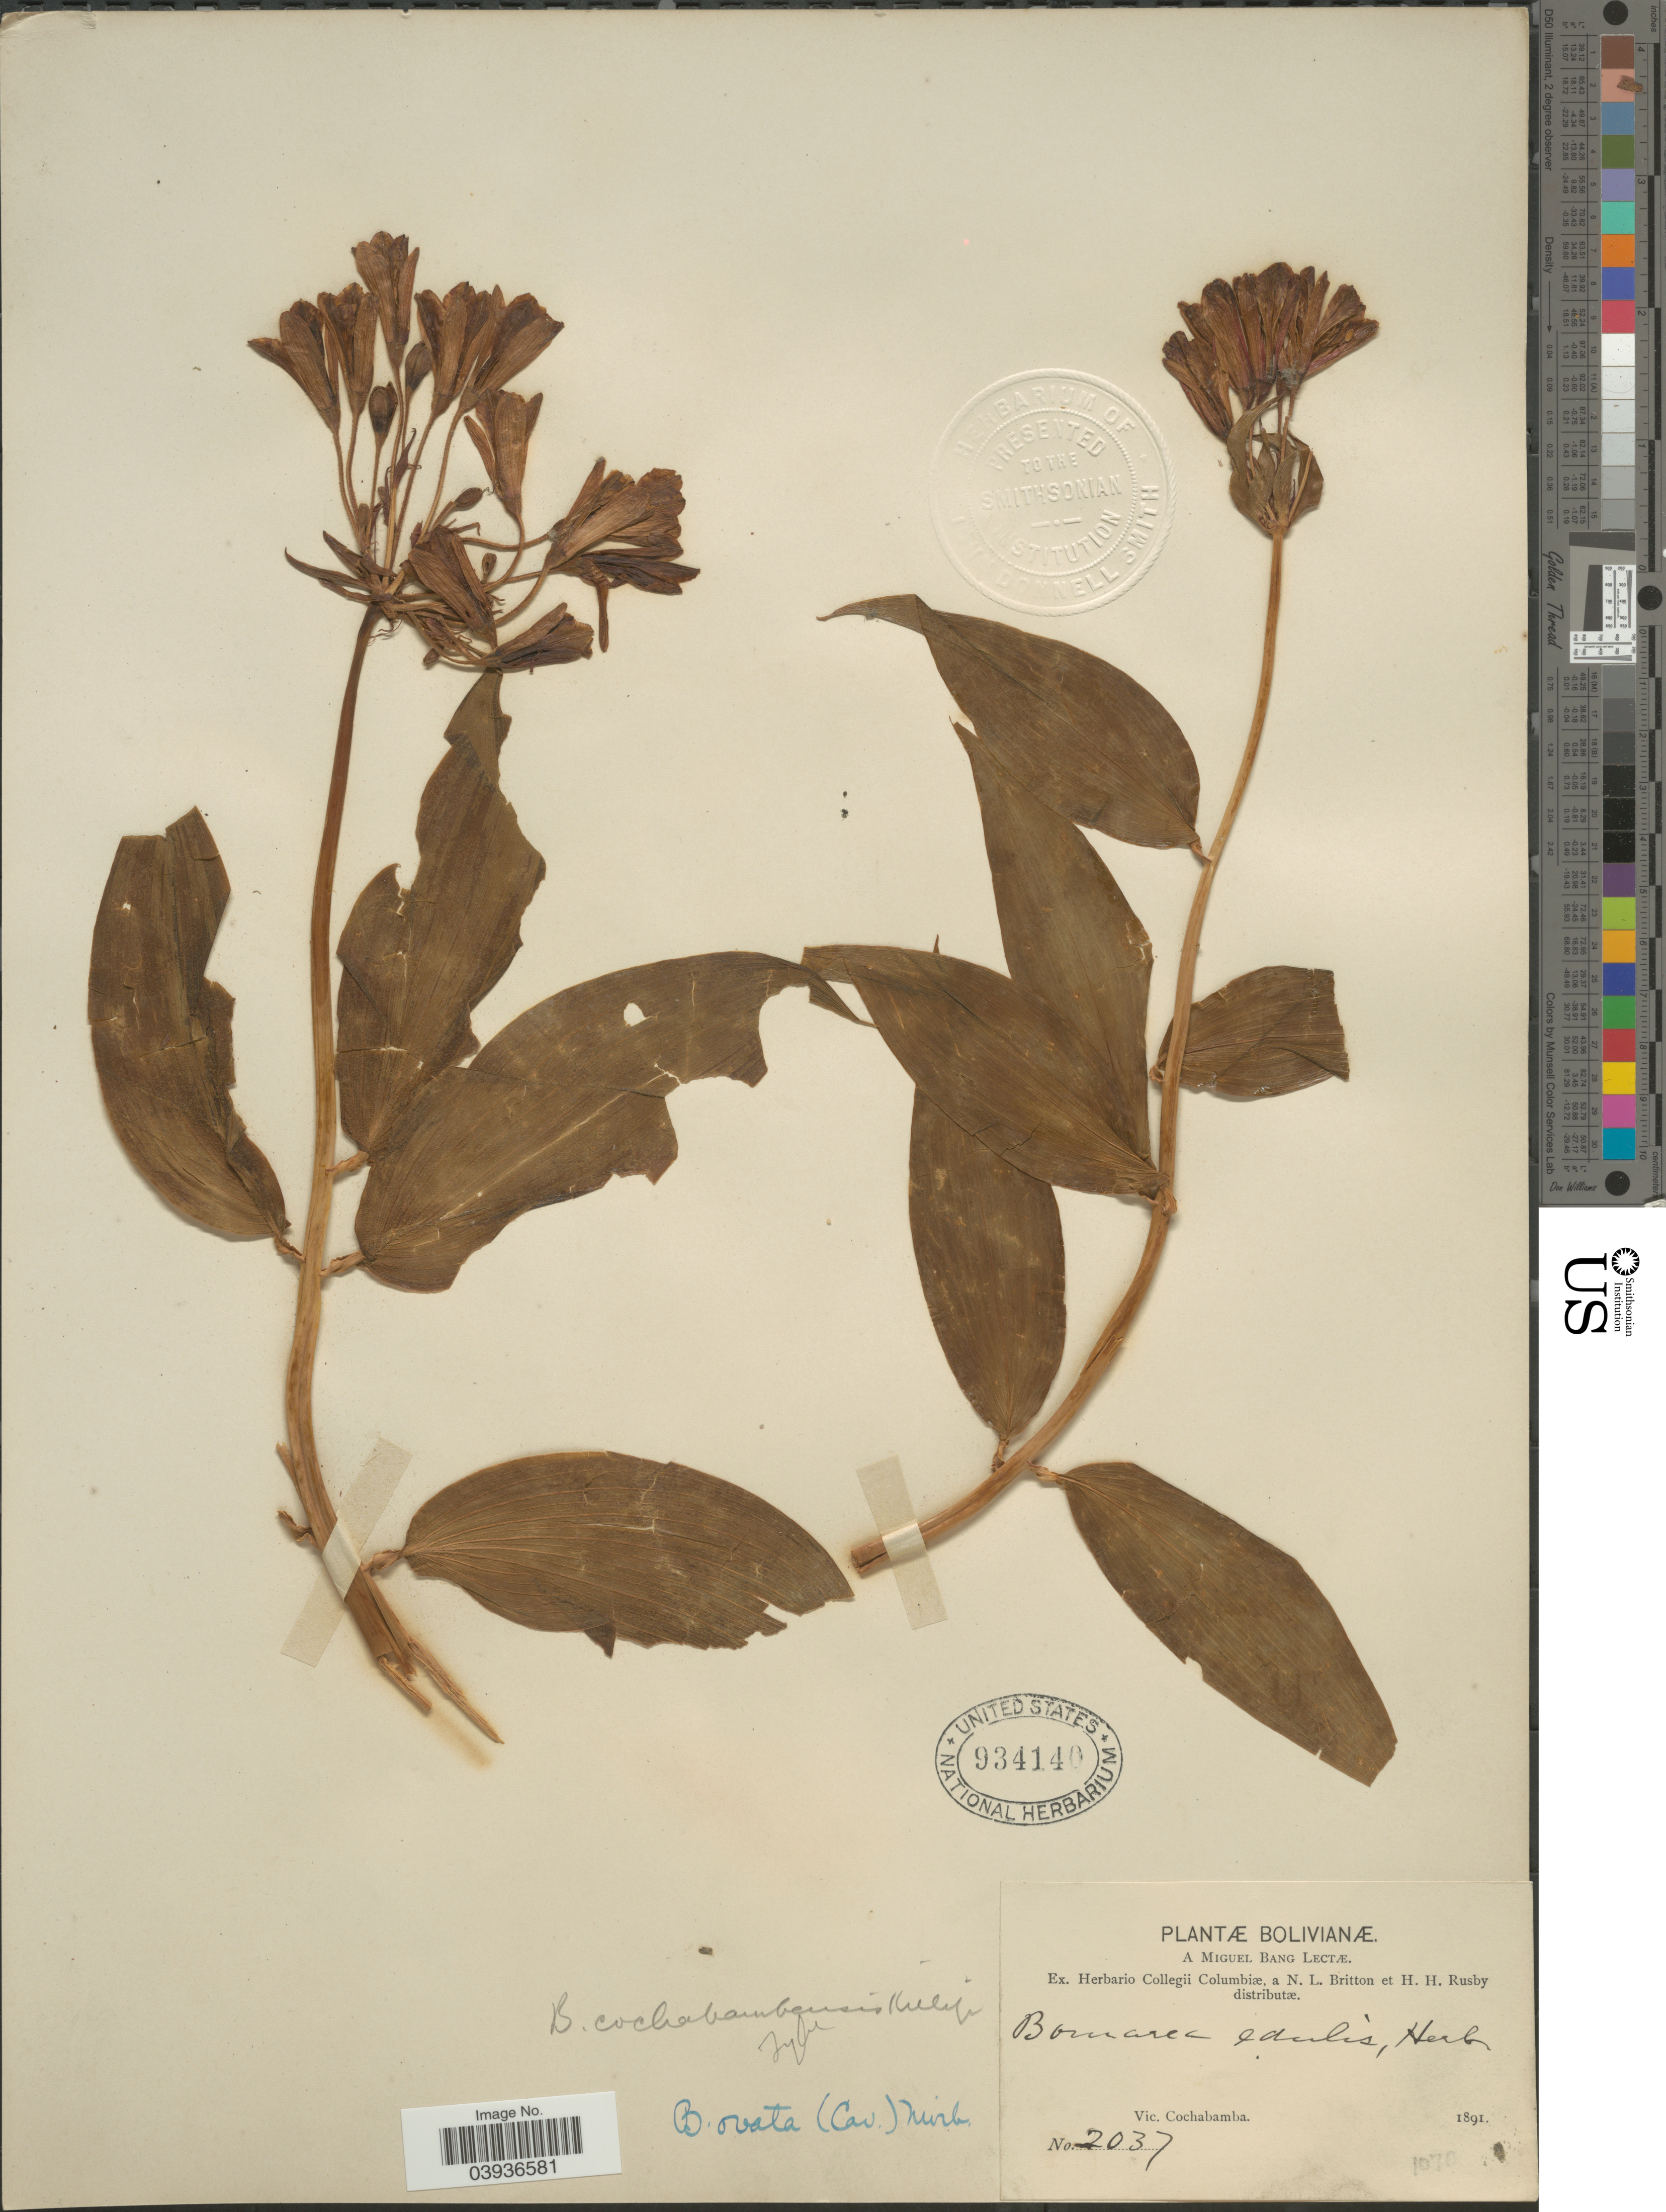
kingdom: Plantae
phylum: Tracheophyta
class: Liliopsida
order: Liliales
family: Alstroemeriaceae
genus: Bomarea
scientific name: Bomarea cochabambensis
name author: Killip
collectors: M. Bang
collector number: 2037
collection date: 1891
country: Bolivia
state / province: Cochabamba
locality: Vic. Cochabamba.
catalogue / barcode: US 934140